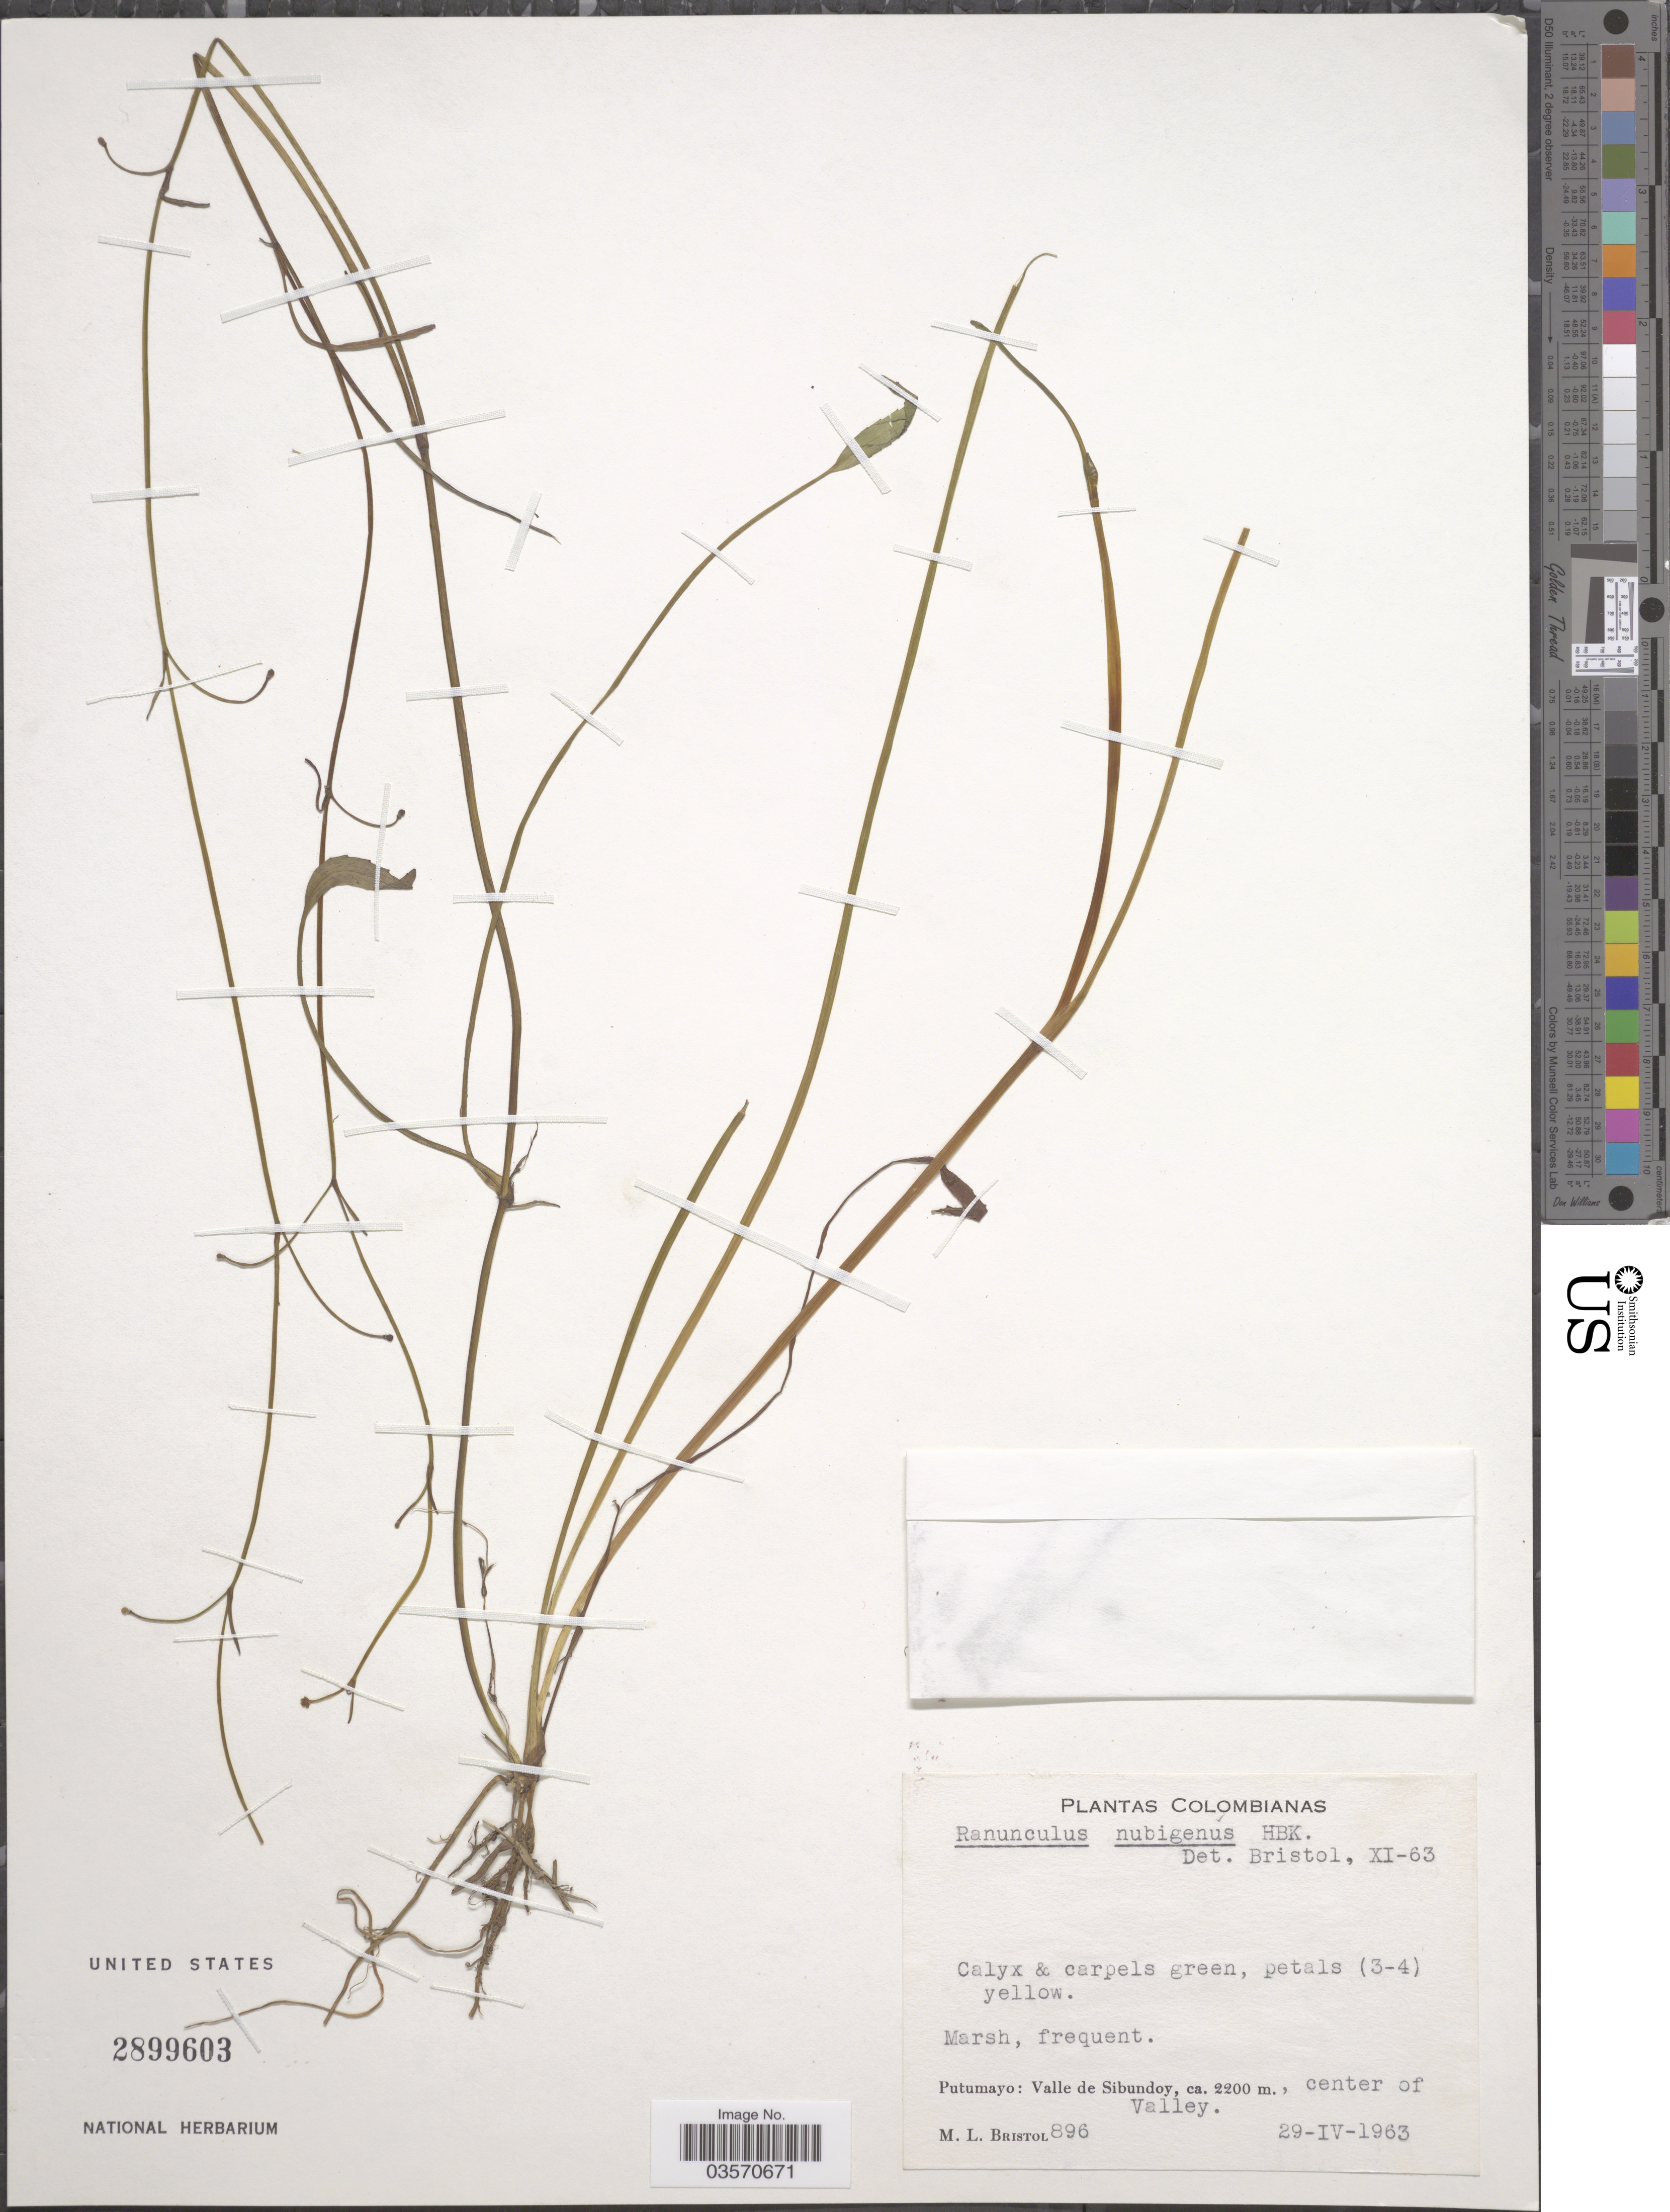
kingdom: Plantae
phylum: Tracheophyta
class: Magnoliopsida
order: Ranunculales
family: Ranunculaceae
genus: Ranunculus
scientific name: Ranunculus nubigenus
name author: Humb. et al. ex DC.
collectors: M. L. Bristol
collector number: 896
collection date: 1963-04-29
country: Colombia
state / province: Putumayo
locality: Valle de Sibundoy, center of Valley.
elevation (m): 2200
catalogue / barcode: US 2899603